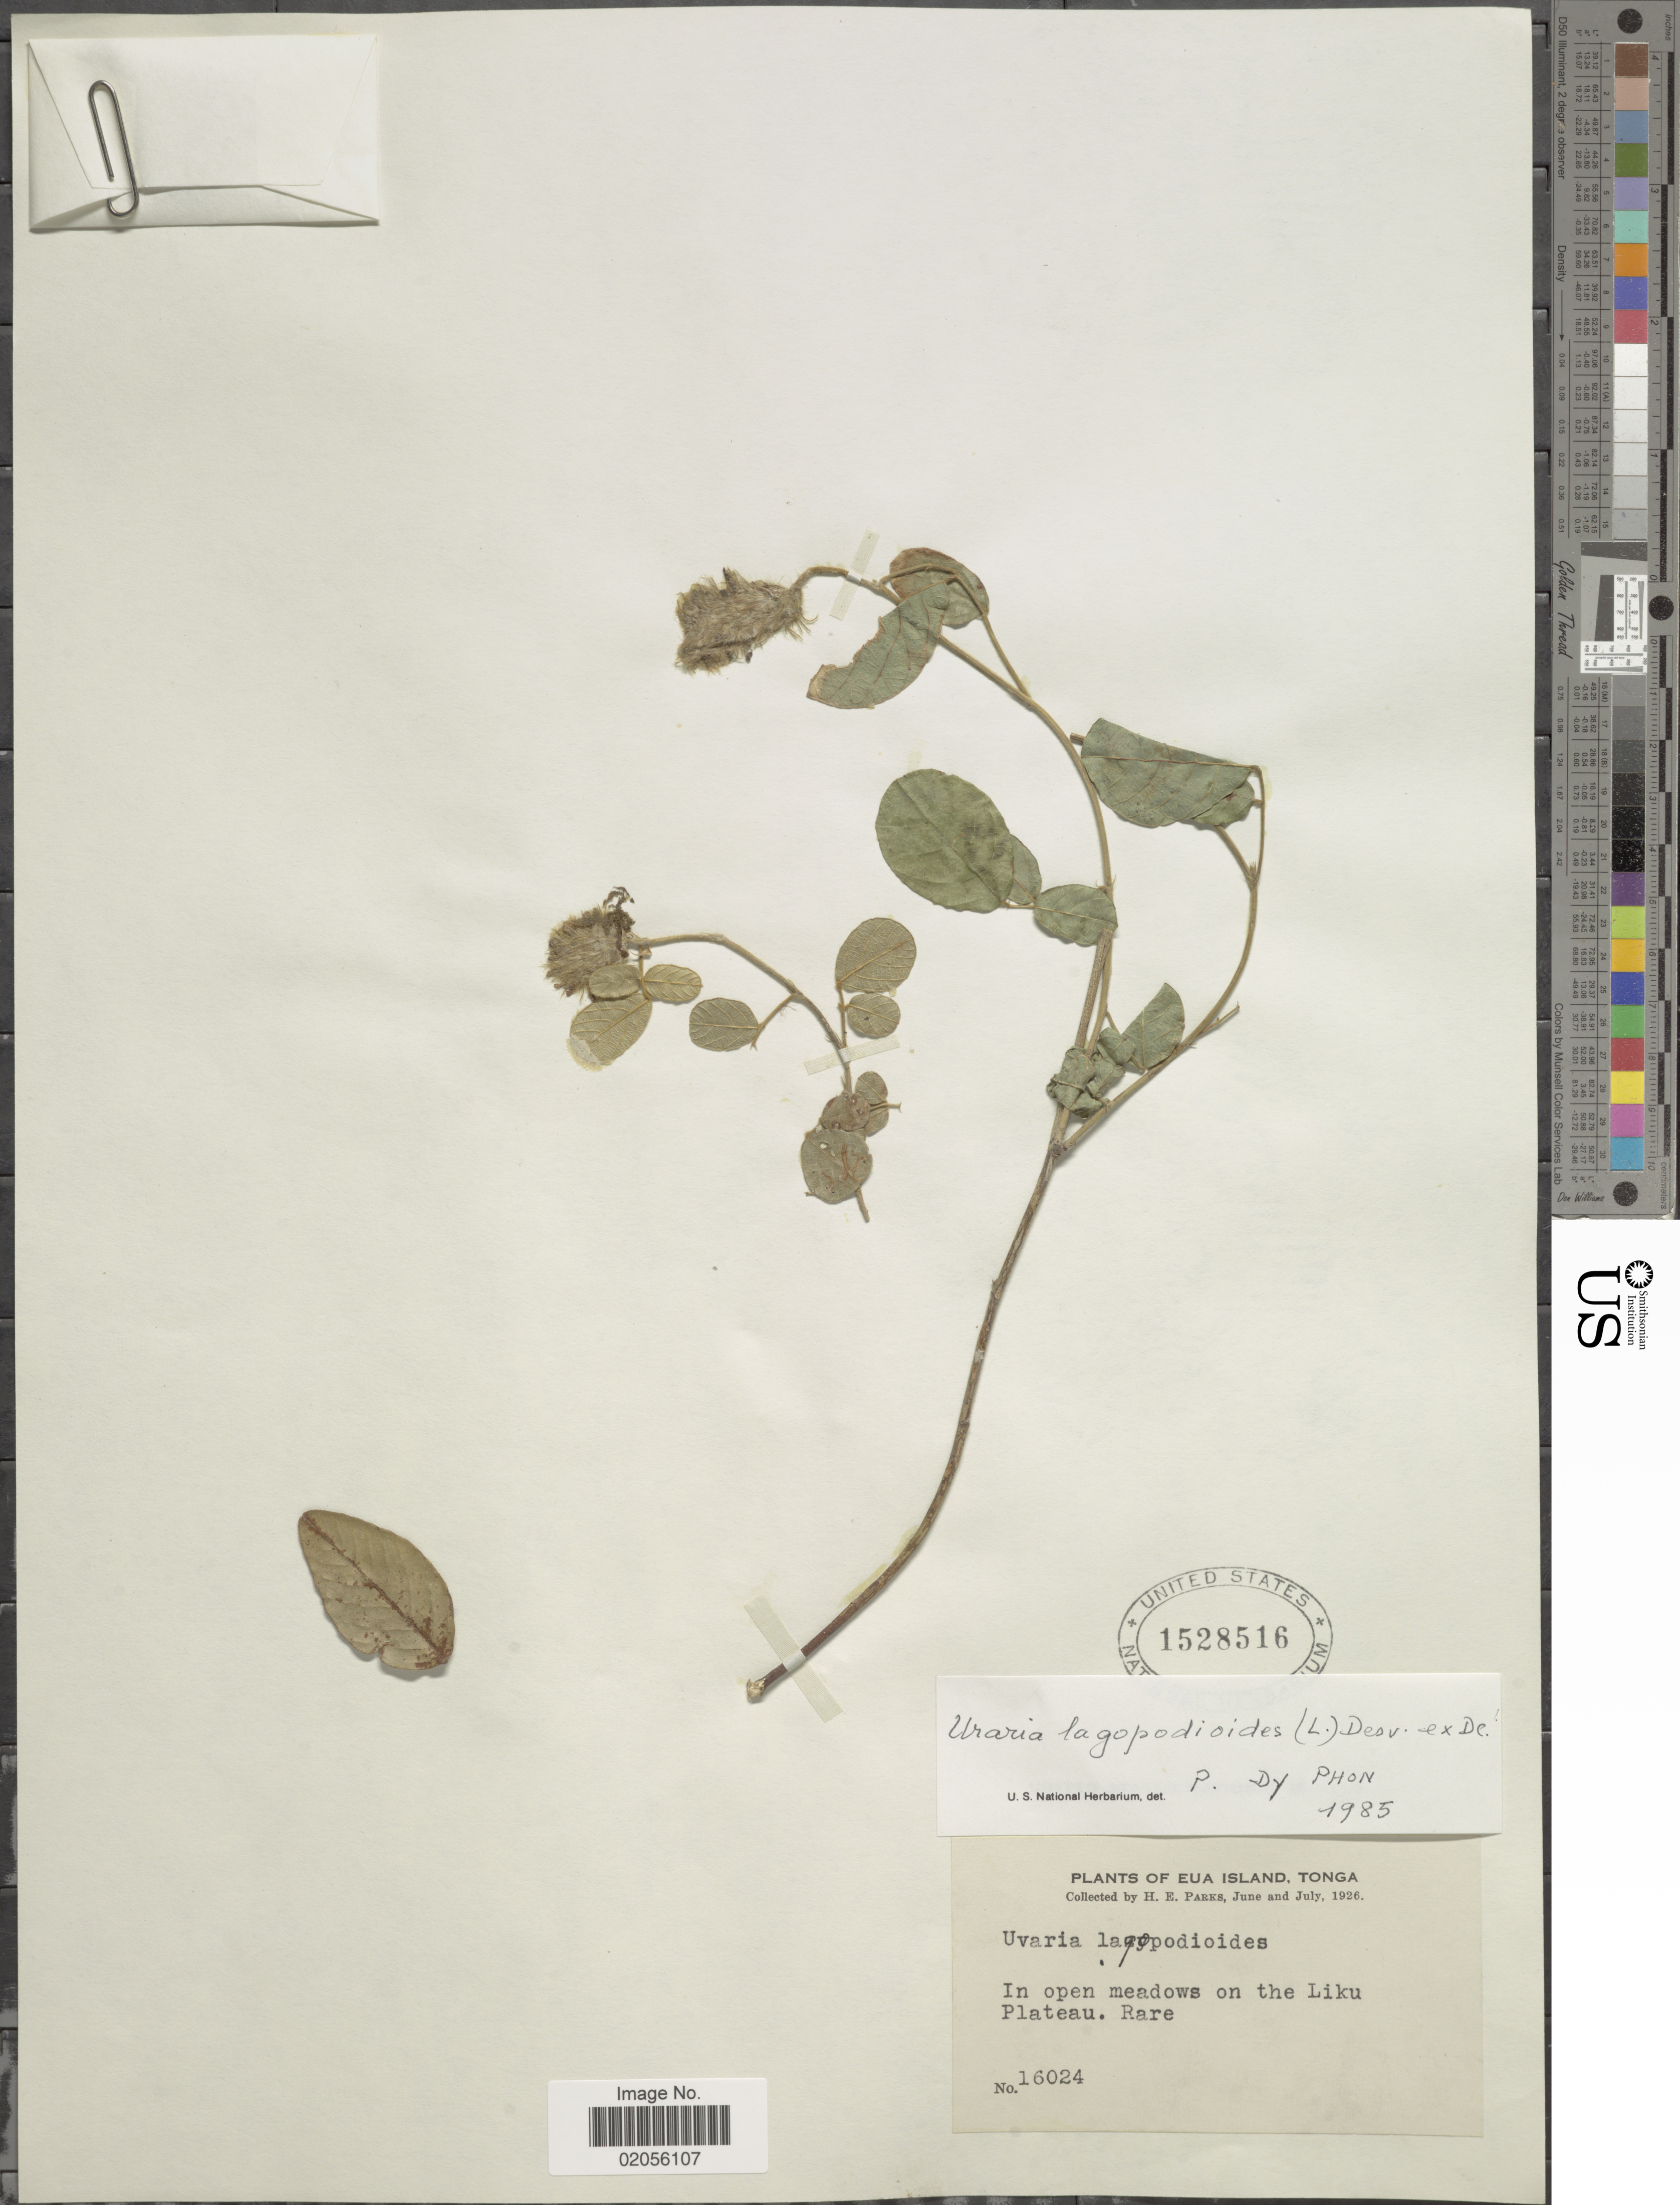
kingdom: Plantae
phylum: Tracheophyta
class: Magnoliopsida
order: Fabales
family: Fabaceae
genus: Uraria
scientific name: Uraria lagopodioides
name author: (L.) Desv. ex DC.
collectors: H. E. Parks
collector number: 16024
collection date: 1926-06/1926-07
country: Tonga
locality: Eua Island. Liku Plateau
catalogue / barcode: US 1528516